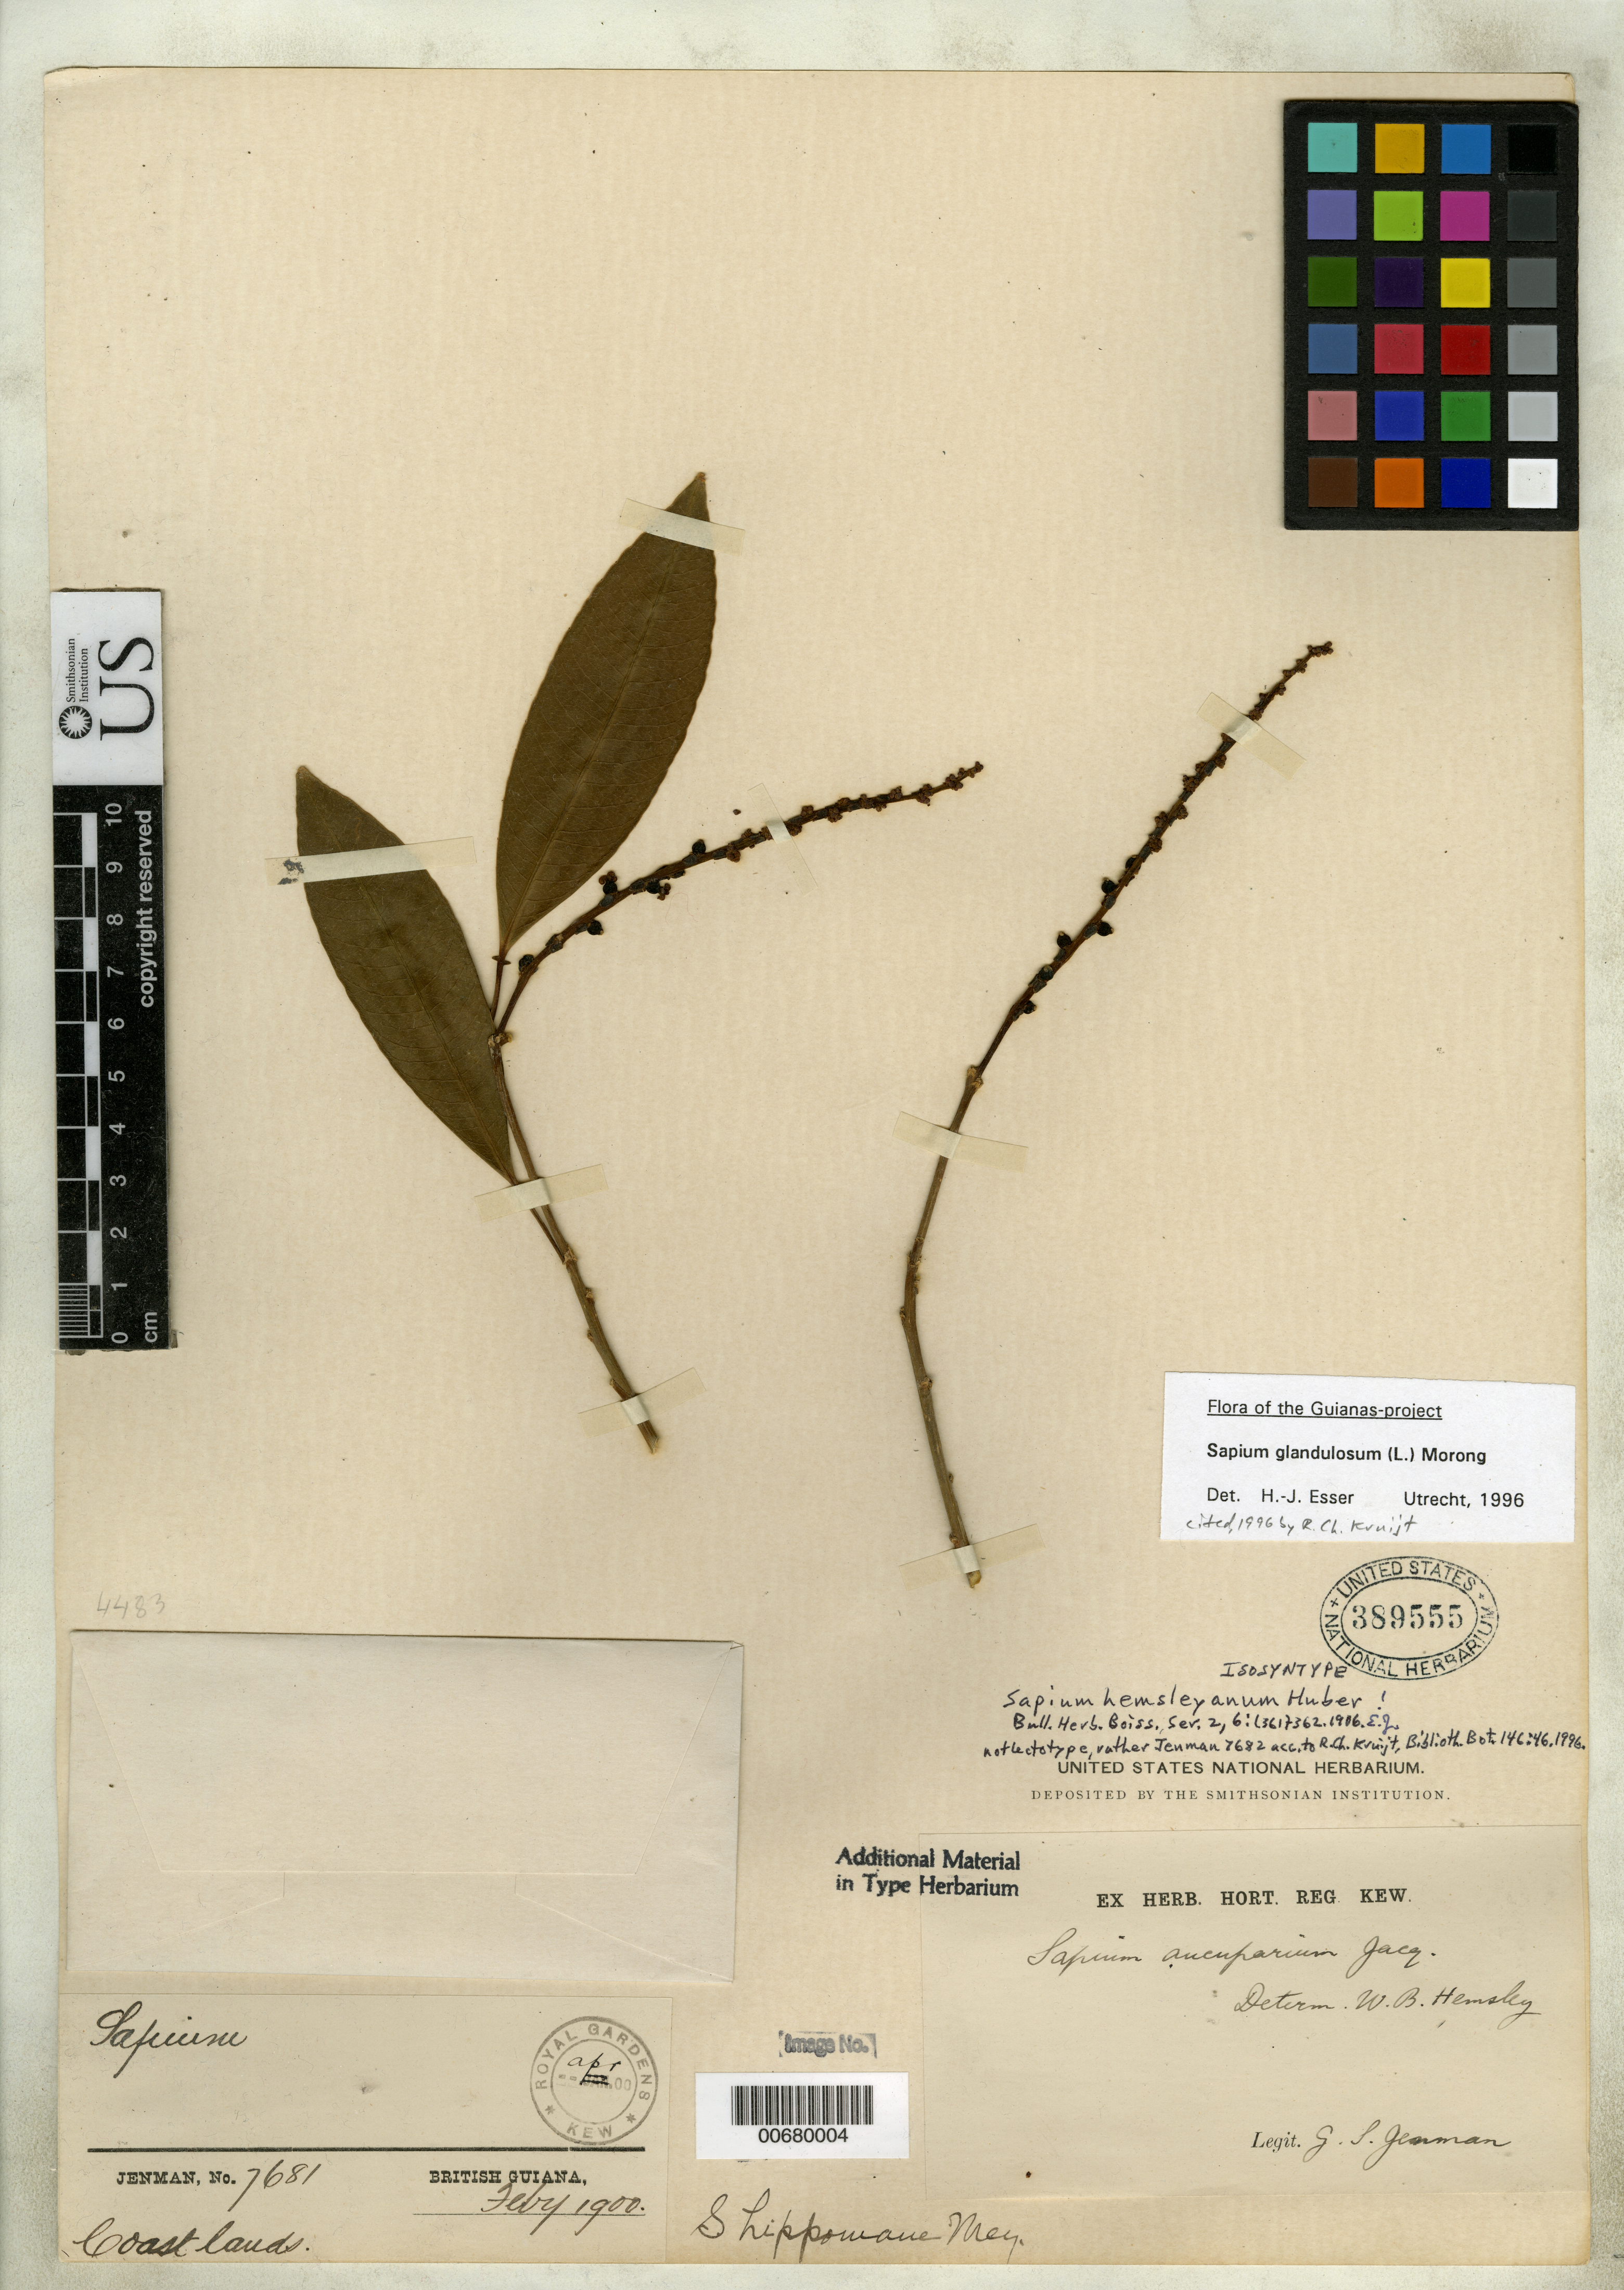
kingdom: Plantae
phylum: Tracheophyta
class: Magnoliopsida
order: Malpighiales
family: Euphorbiaceae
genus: Sapium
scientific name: Sapium hemsleyanum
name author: Huber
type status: Isosyntype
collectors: G. S. Jenman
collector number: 7681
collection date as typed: Feb 1900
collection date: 1900-02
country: Guyana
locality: British Guiana, Coastlands.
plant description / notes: Lectotype collection is Jenman 7682 as designated by Kruijt, Biblioth. Bot. 146: 46 (1996).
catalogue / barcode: US 389555